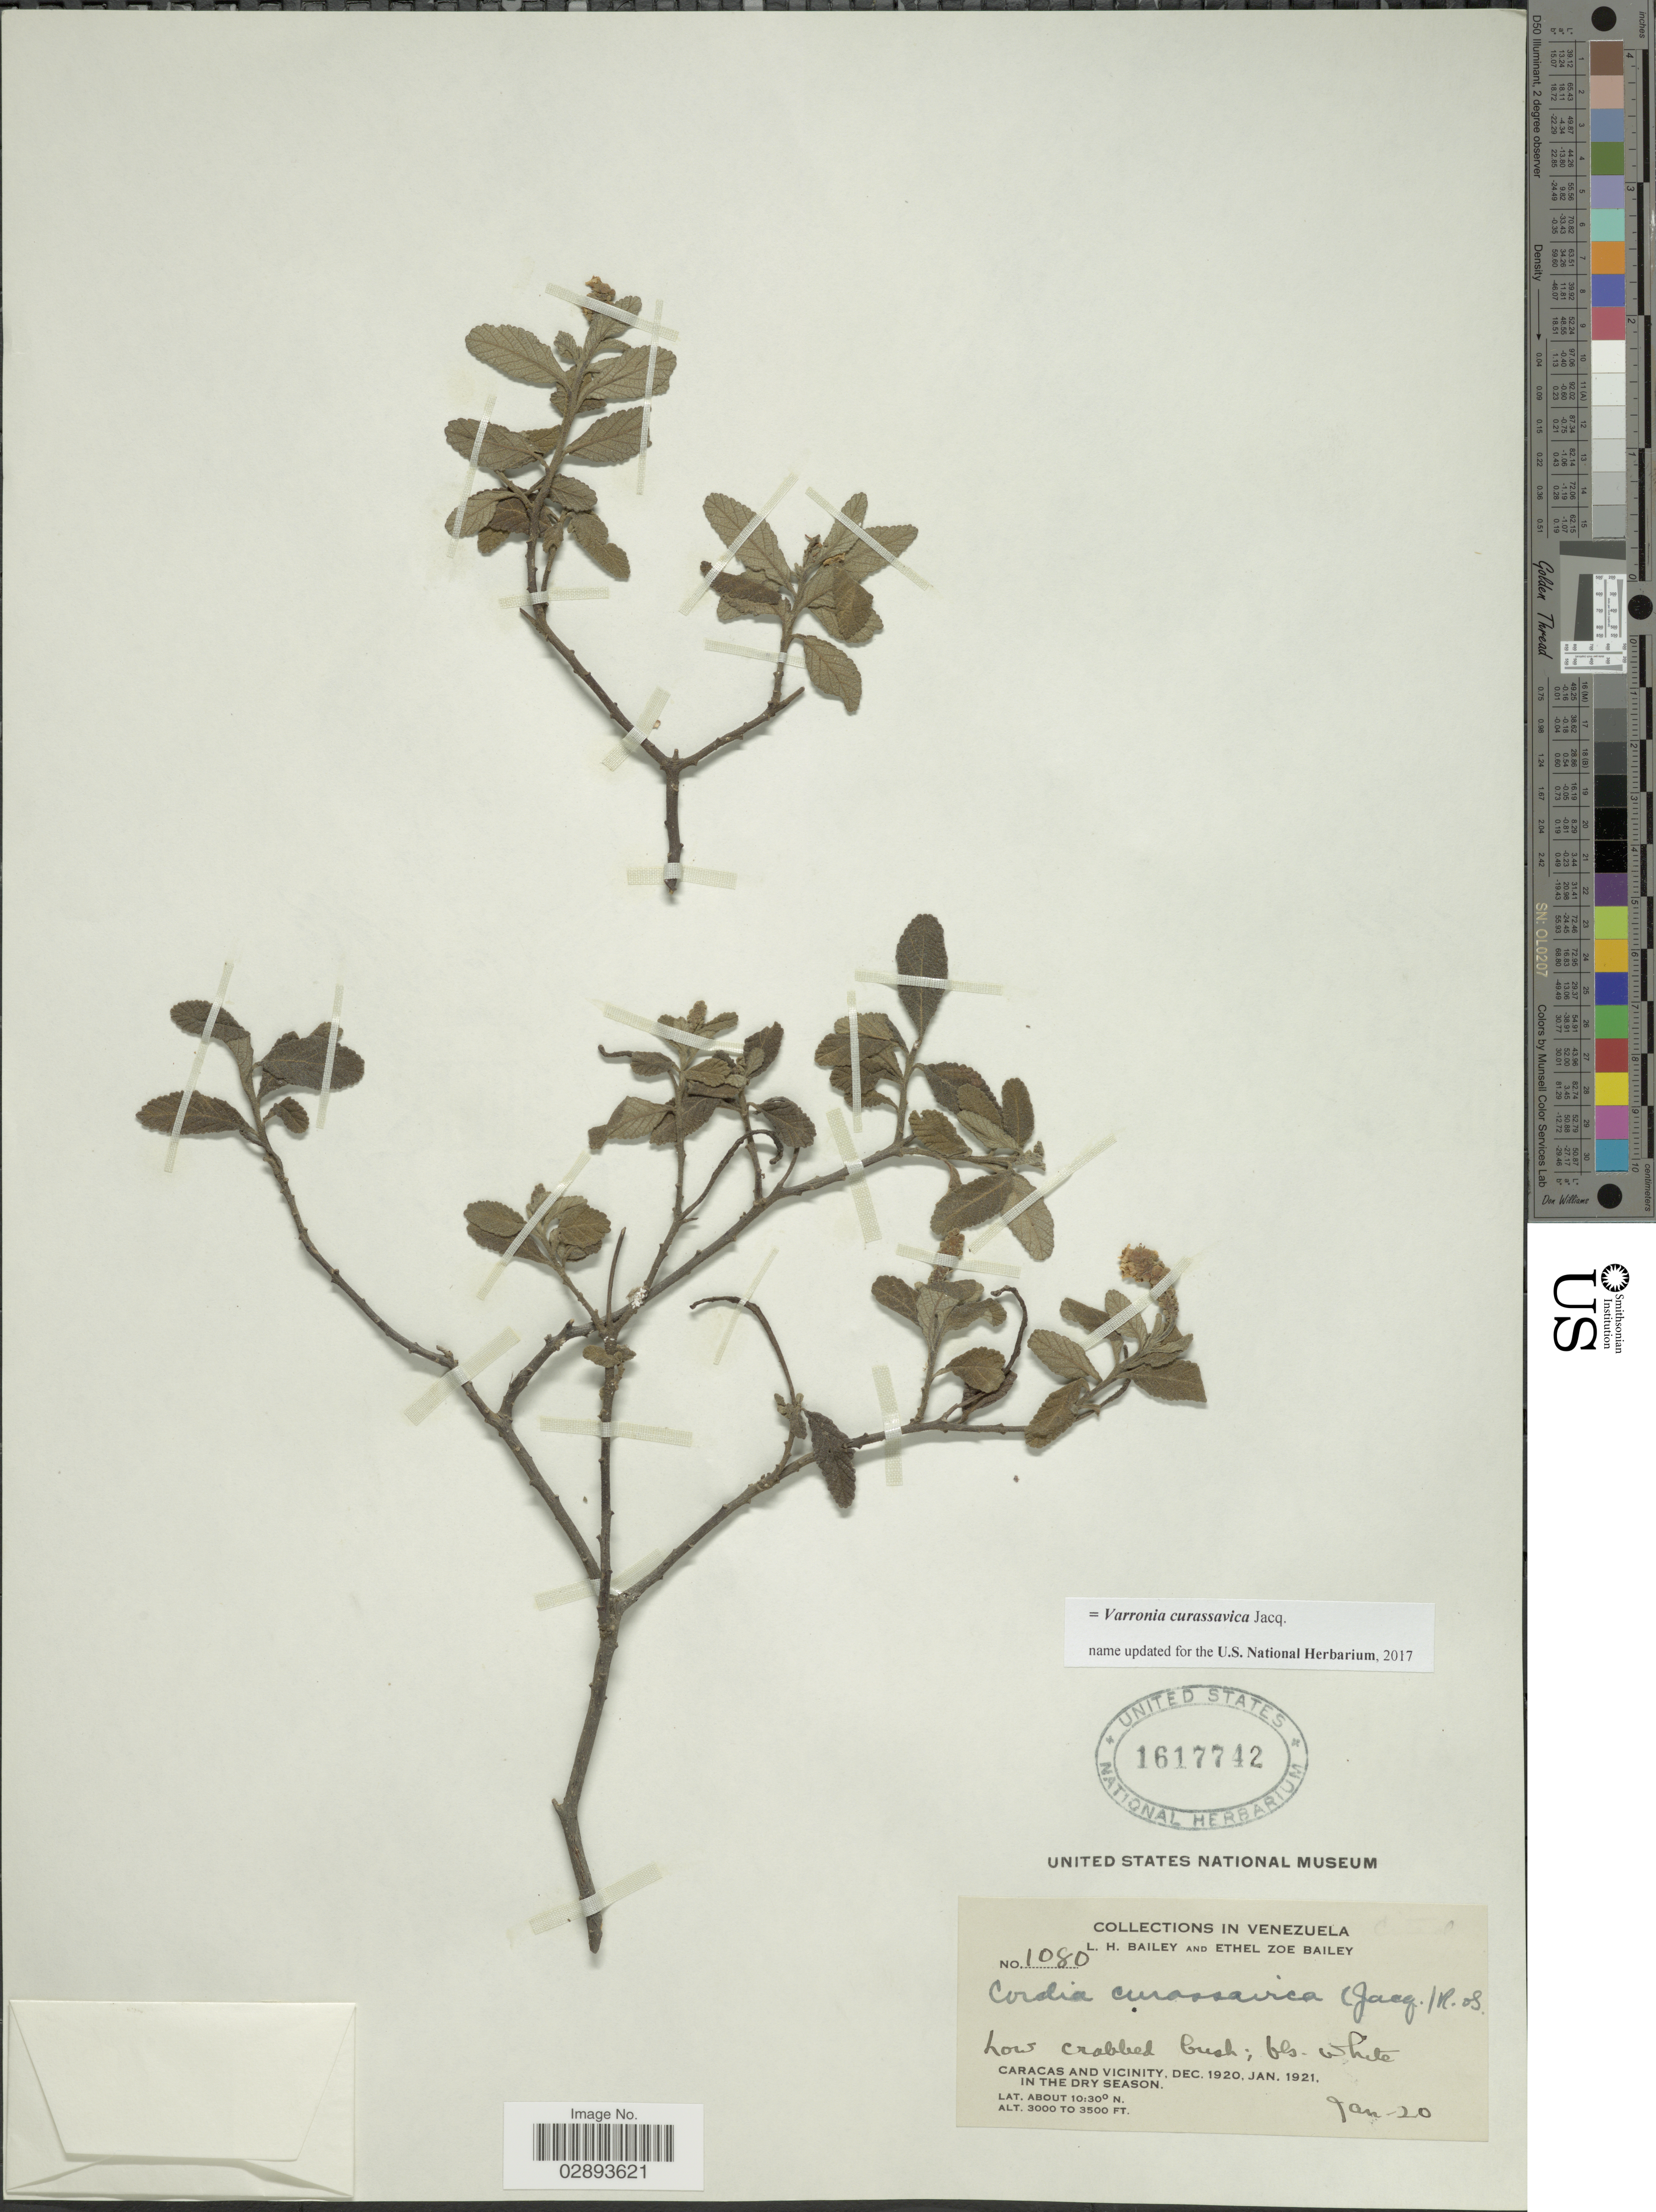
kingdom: Plantae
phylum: Tracheophyta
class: Magnoliopsida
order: Boraginales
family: Cordiaceae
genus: Varronia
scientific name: Varronia curassavica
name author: Jacq.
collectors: L. H. Bailey & E. Z. Bailey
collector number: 1080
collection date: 1921-01-20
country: Venezuela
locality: Caracas and Vicinity.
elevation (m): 914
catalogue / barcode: US 1617742